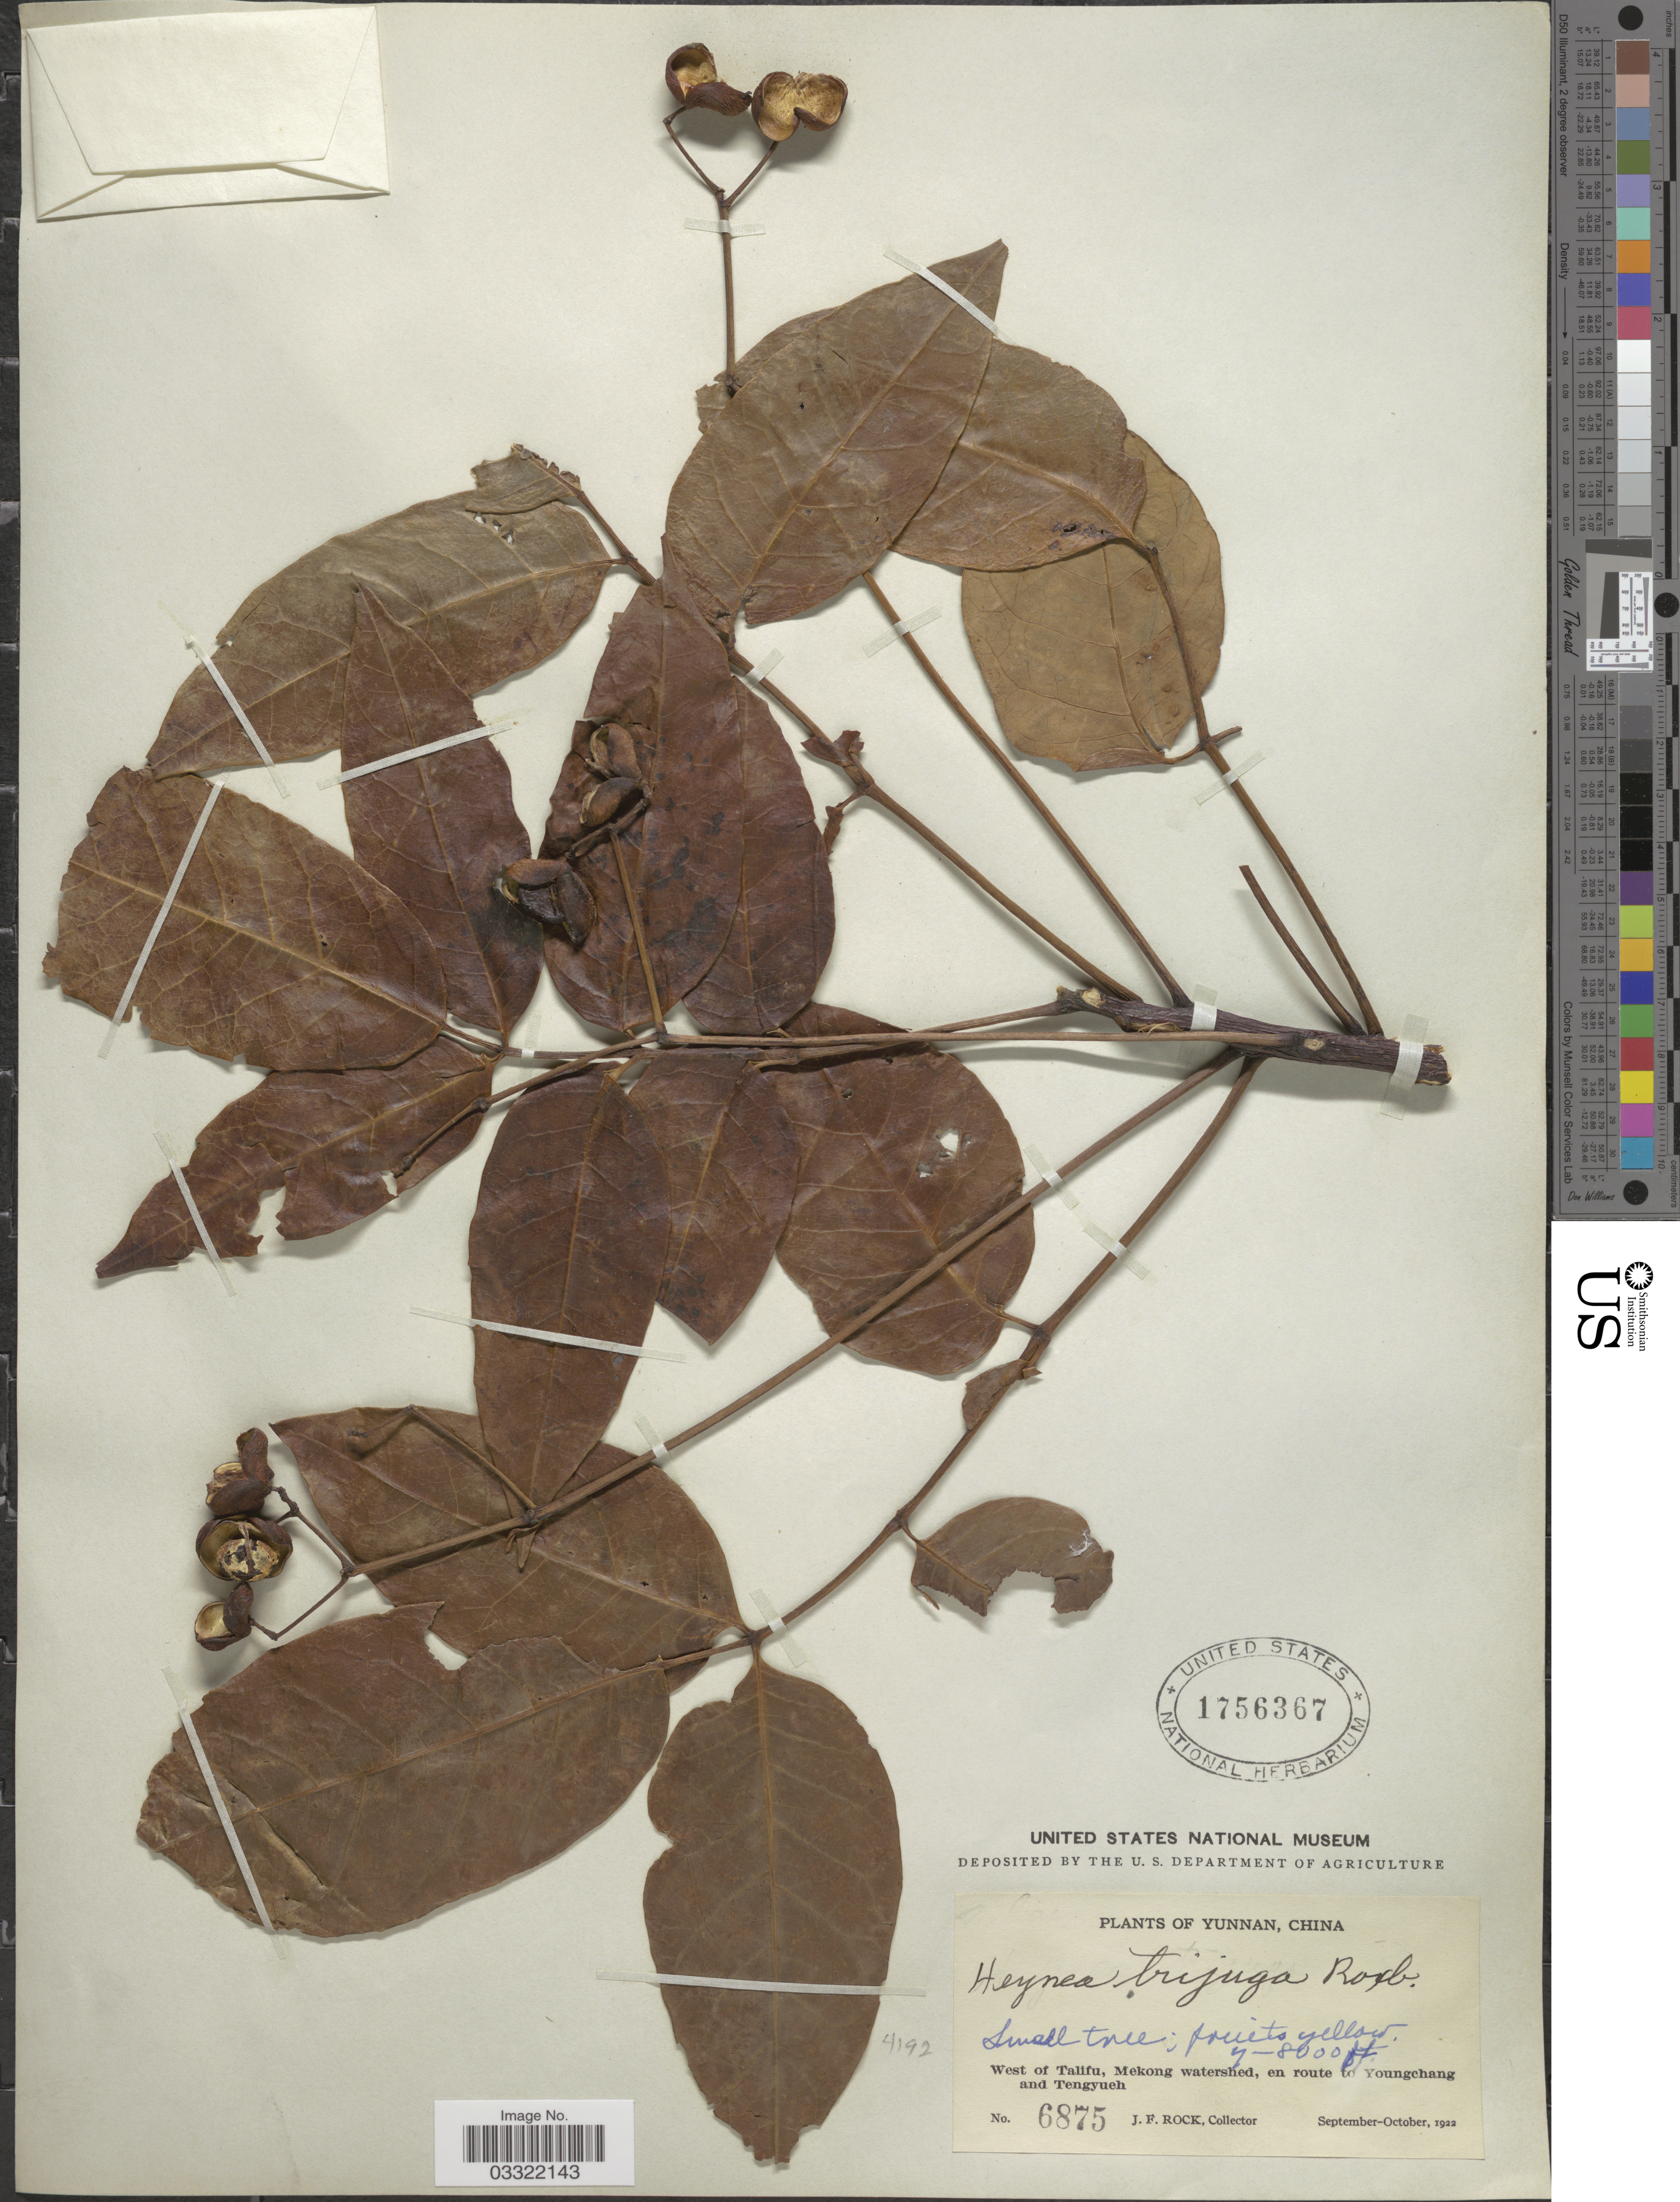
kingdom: Plantae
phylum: Tracheophyta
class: Magnoliopsida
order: Sapindales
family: Meliaceae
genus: Heynea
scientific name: Heynea trijuga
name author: Roxb.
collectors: J. Rock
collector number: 6875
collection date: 1922-09/1922-10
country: China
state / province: Yunnan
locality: West of Talifu, Mekong watershed, en route to Youngchang and Tengyueh.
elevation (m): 1219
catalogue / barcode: US 1756367